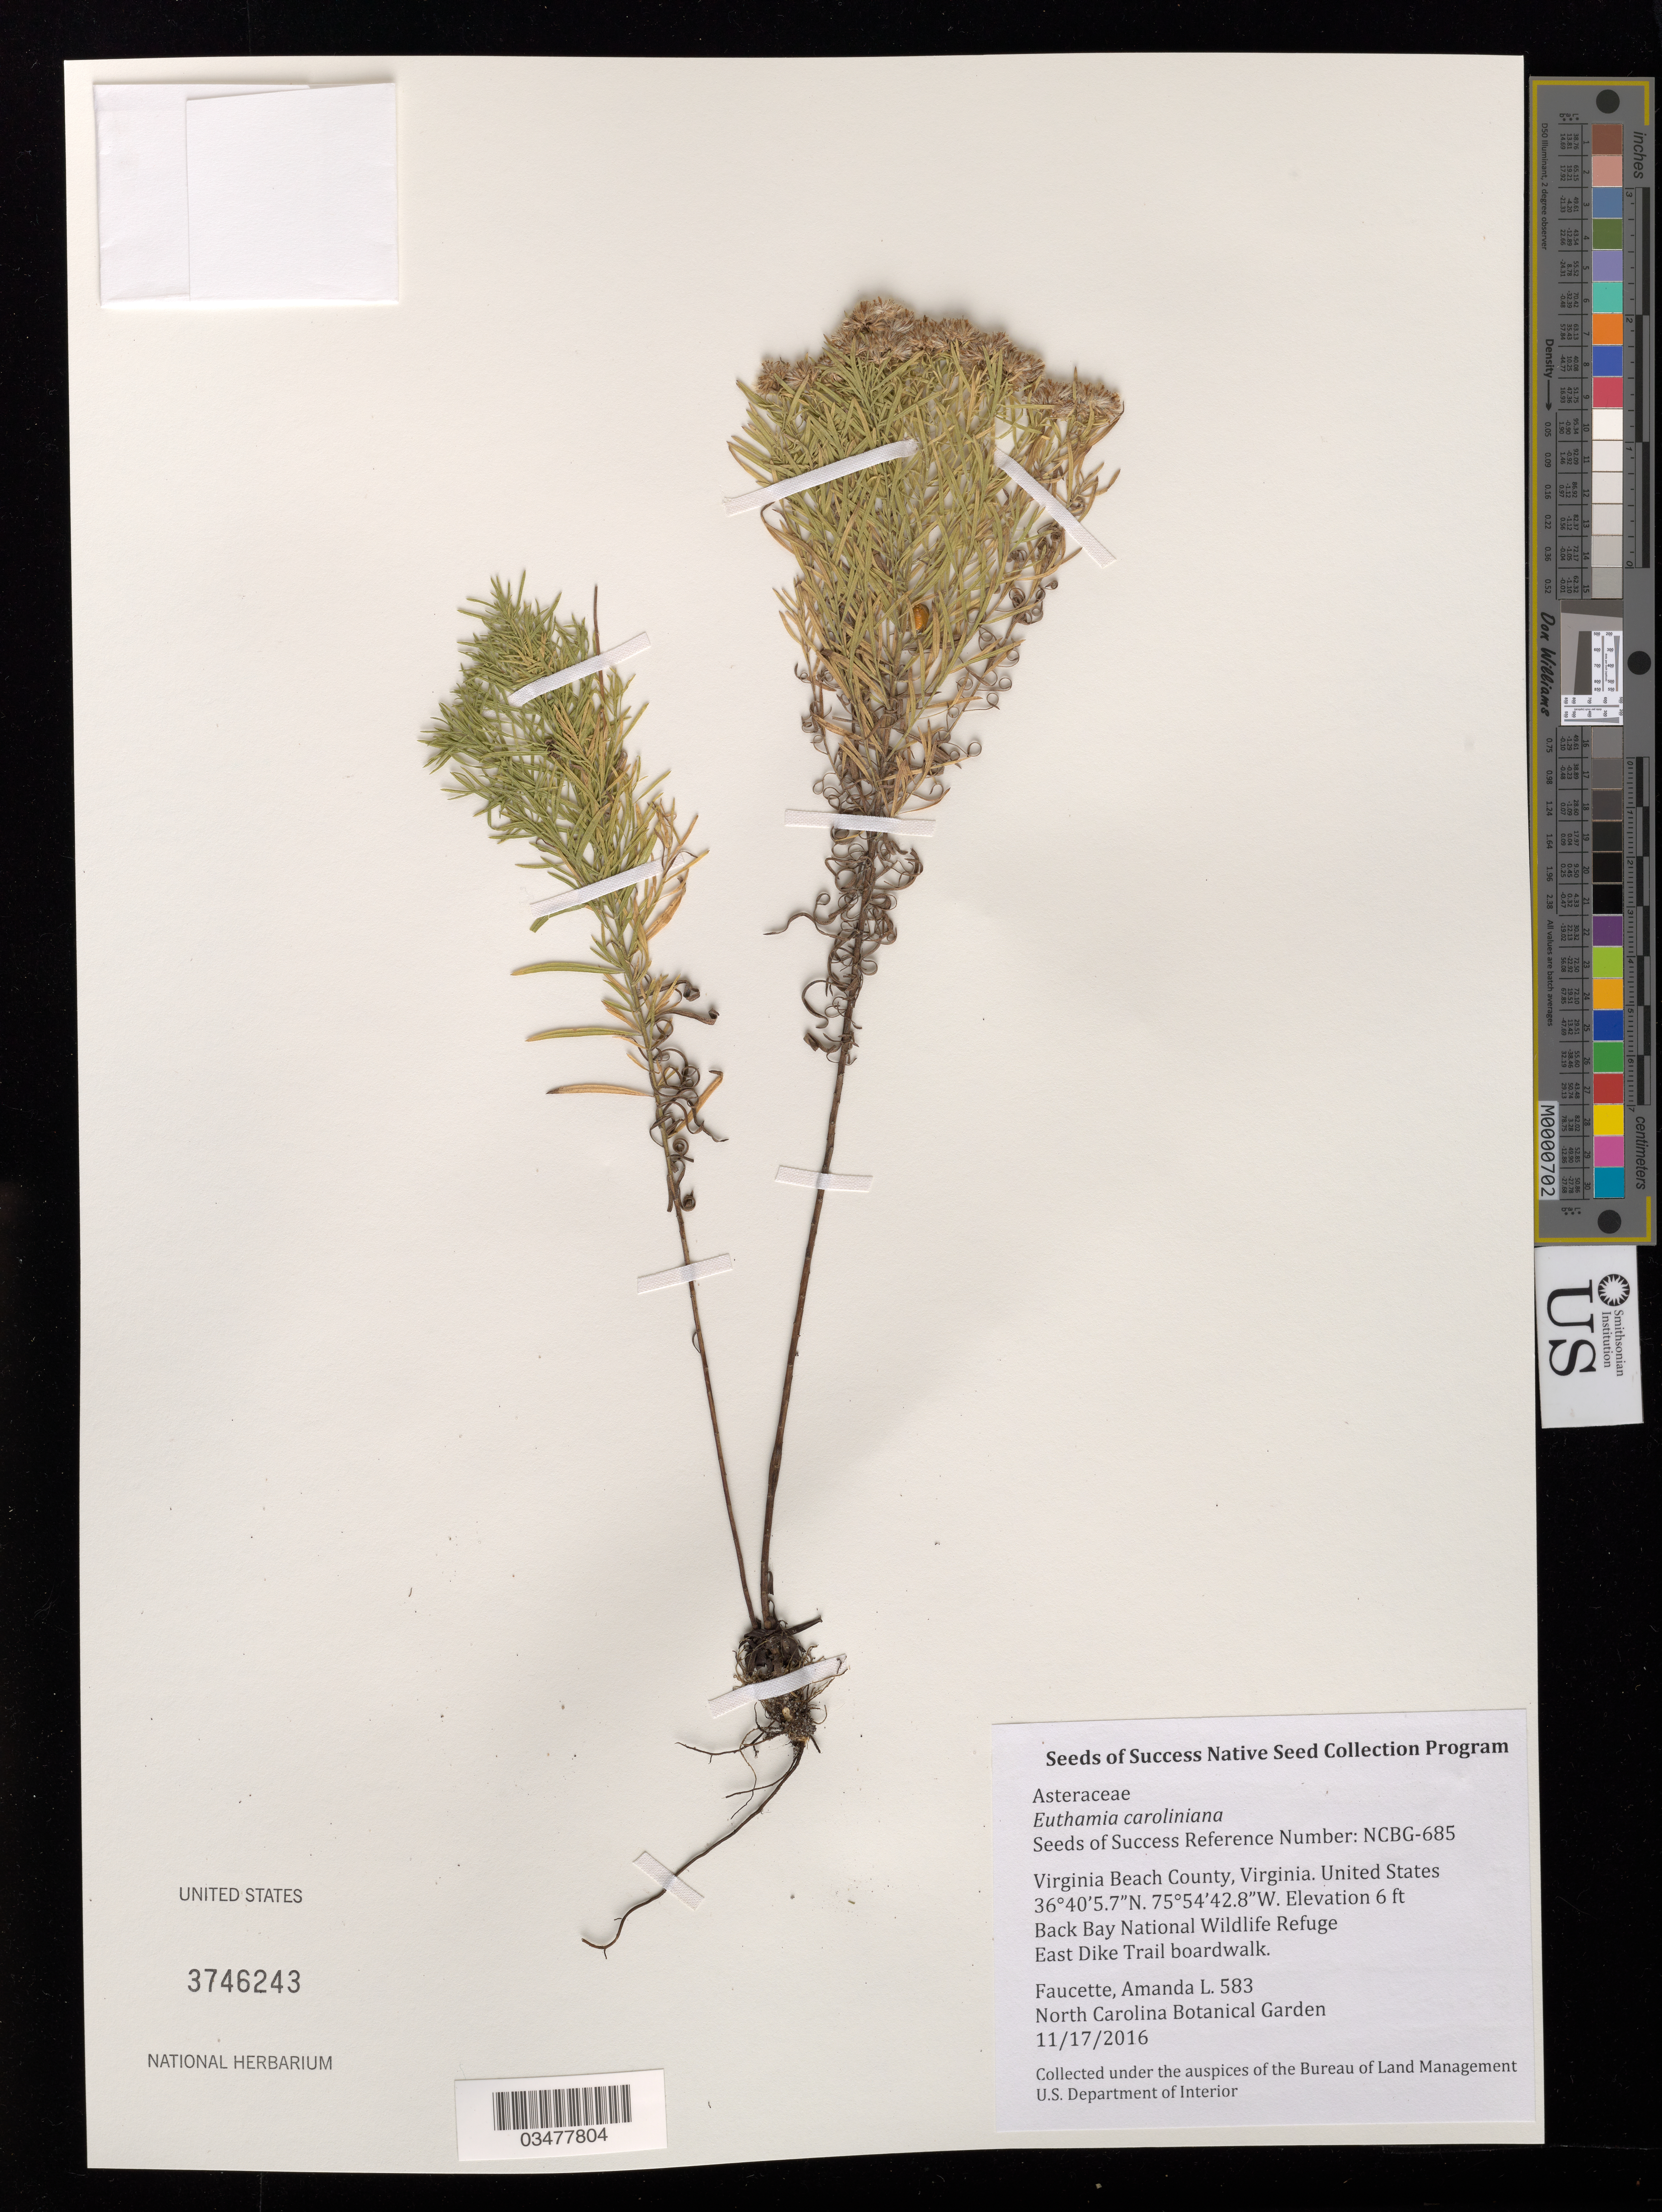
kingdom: Plantae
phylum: Tracheophyta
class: Magnoliopsida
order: Asterales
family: Asteraceae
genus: Euthamia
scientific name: Euthamia caroliniana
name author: (L.) Greene ex Porter & Britton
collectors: A. Faucette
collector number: NCBG-685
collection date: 2016-11-17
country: United States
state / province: Virginia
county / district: City of Virginia Beach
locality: Back Bay National Wildlife Refuge, Dune Trail. East Dike Trail boardwalk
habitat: Mid-Atlantic Coast Backdune Grassland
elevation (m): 2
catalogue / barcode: US 3746243